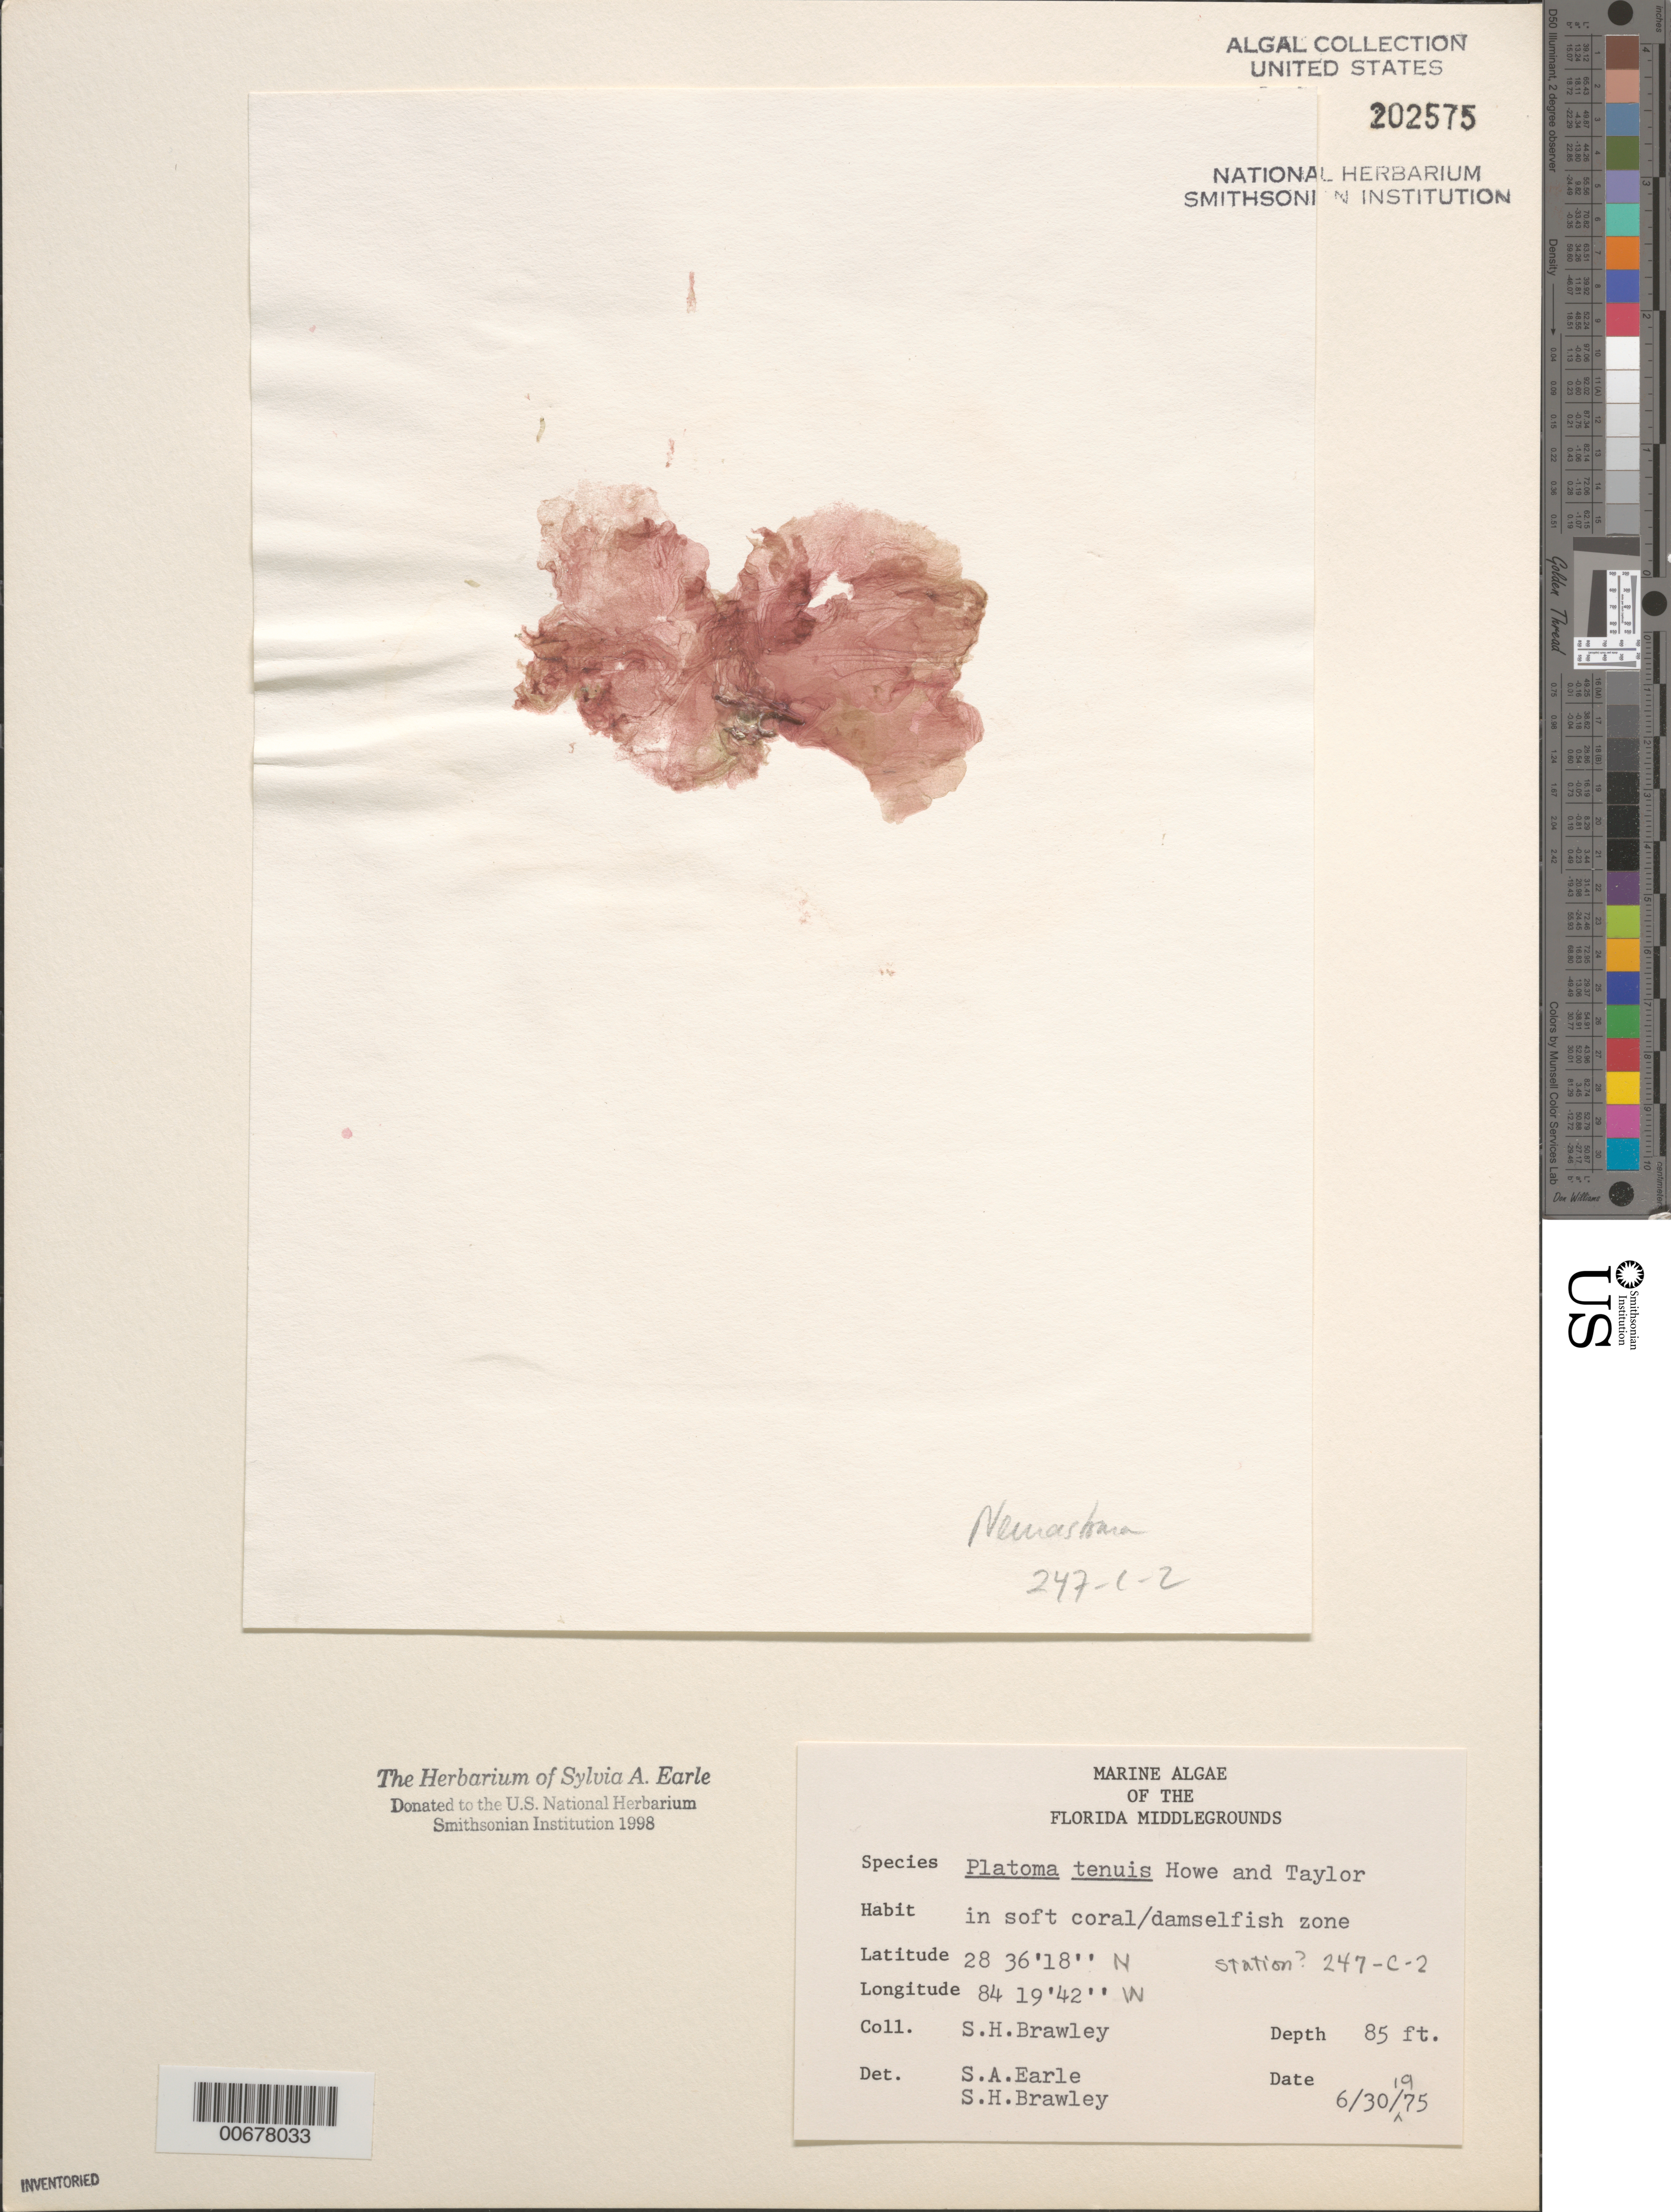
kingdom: Plantae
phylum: Rhodophyta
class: Florideophyceae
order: Nemastomatales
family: Nemastomataceae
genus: Predaea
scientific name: Predaea tenuis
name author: (M. Howe & W.R. Taylor) Bula-Meyer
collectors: S. Brawley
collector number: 247-c-2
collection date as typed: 30 Jun 1975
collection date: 1975-06-30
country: United States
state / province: Florida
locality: Florida Middle Grounds, Gulf of Mexico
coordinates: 28 36' 18" N, 84 19' 42" W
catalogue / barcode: US 202575